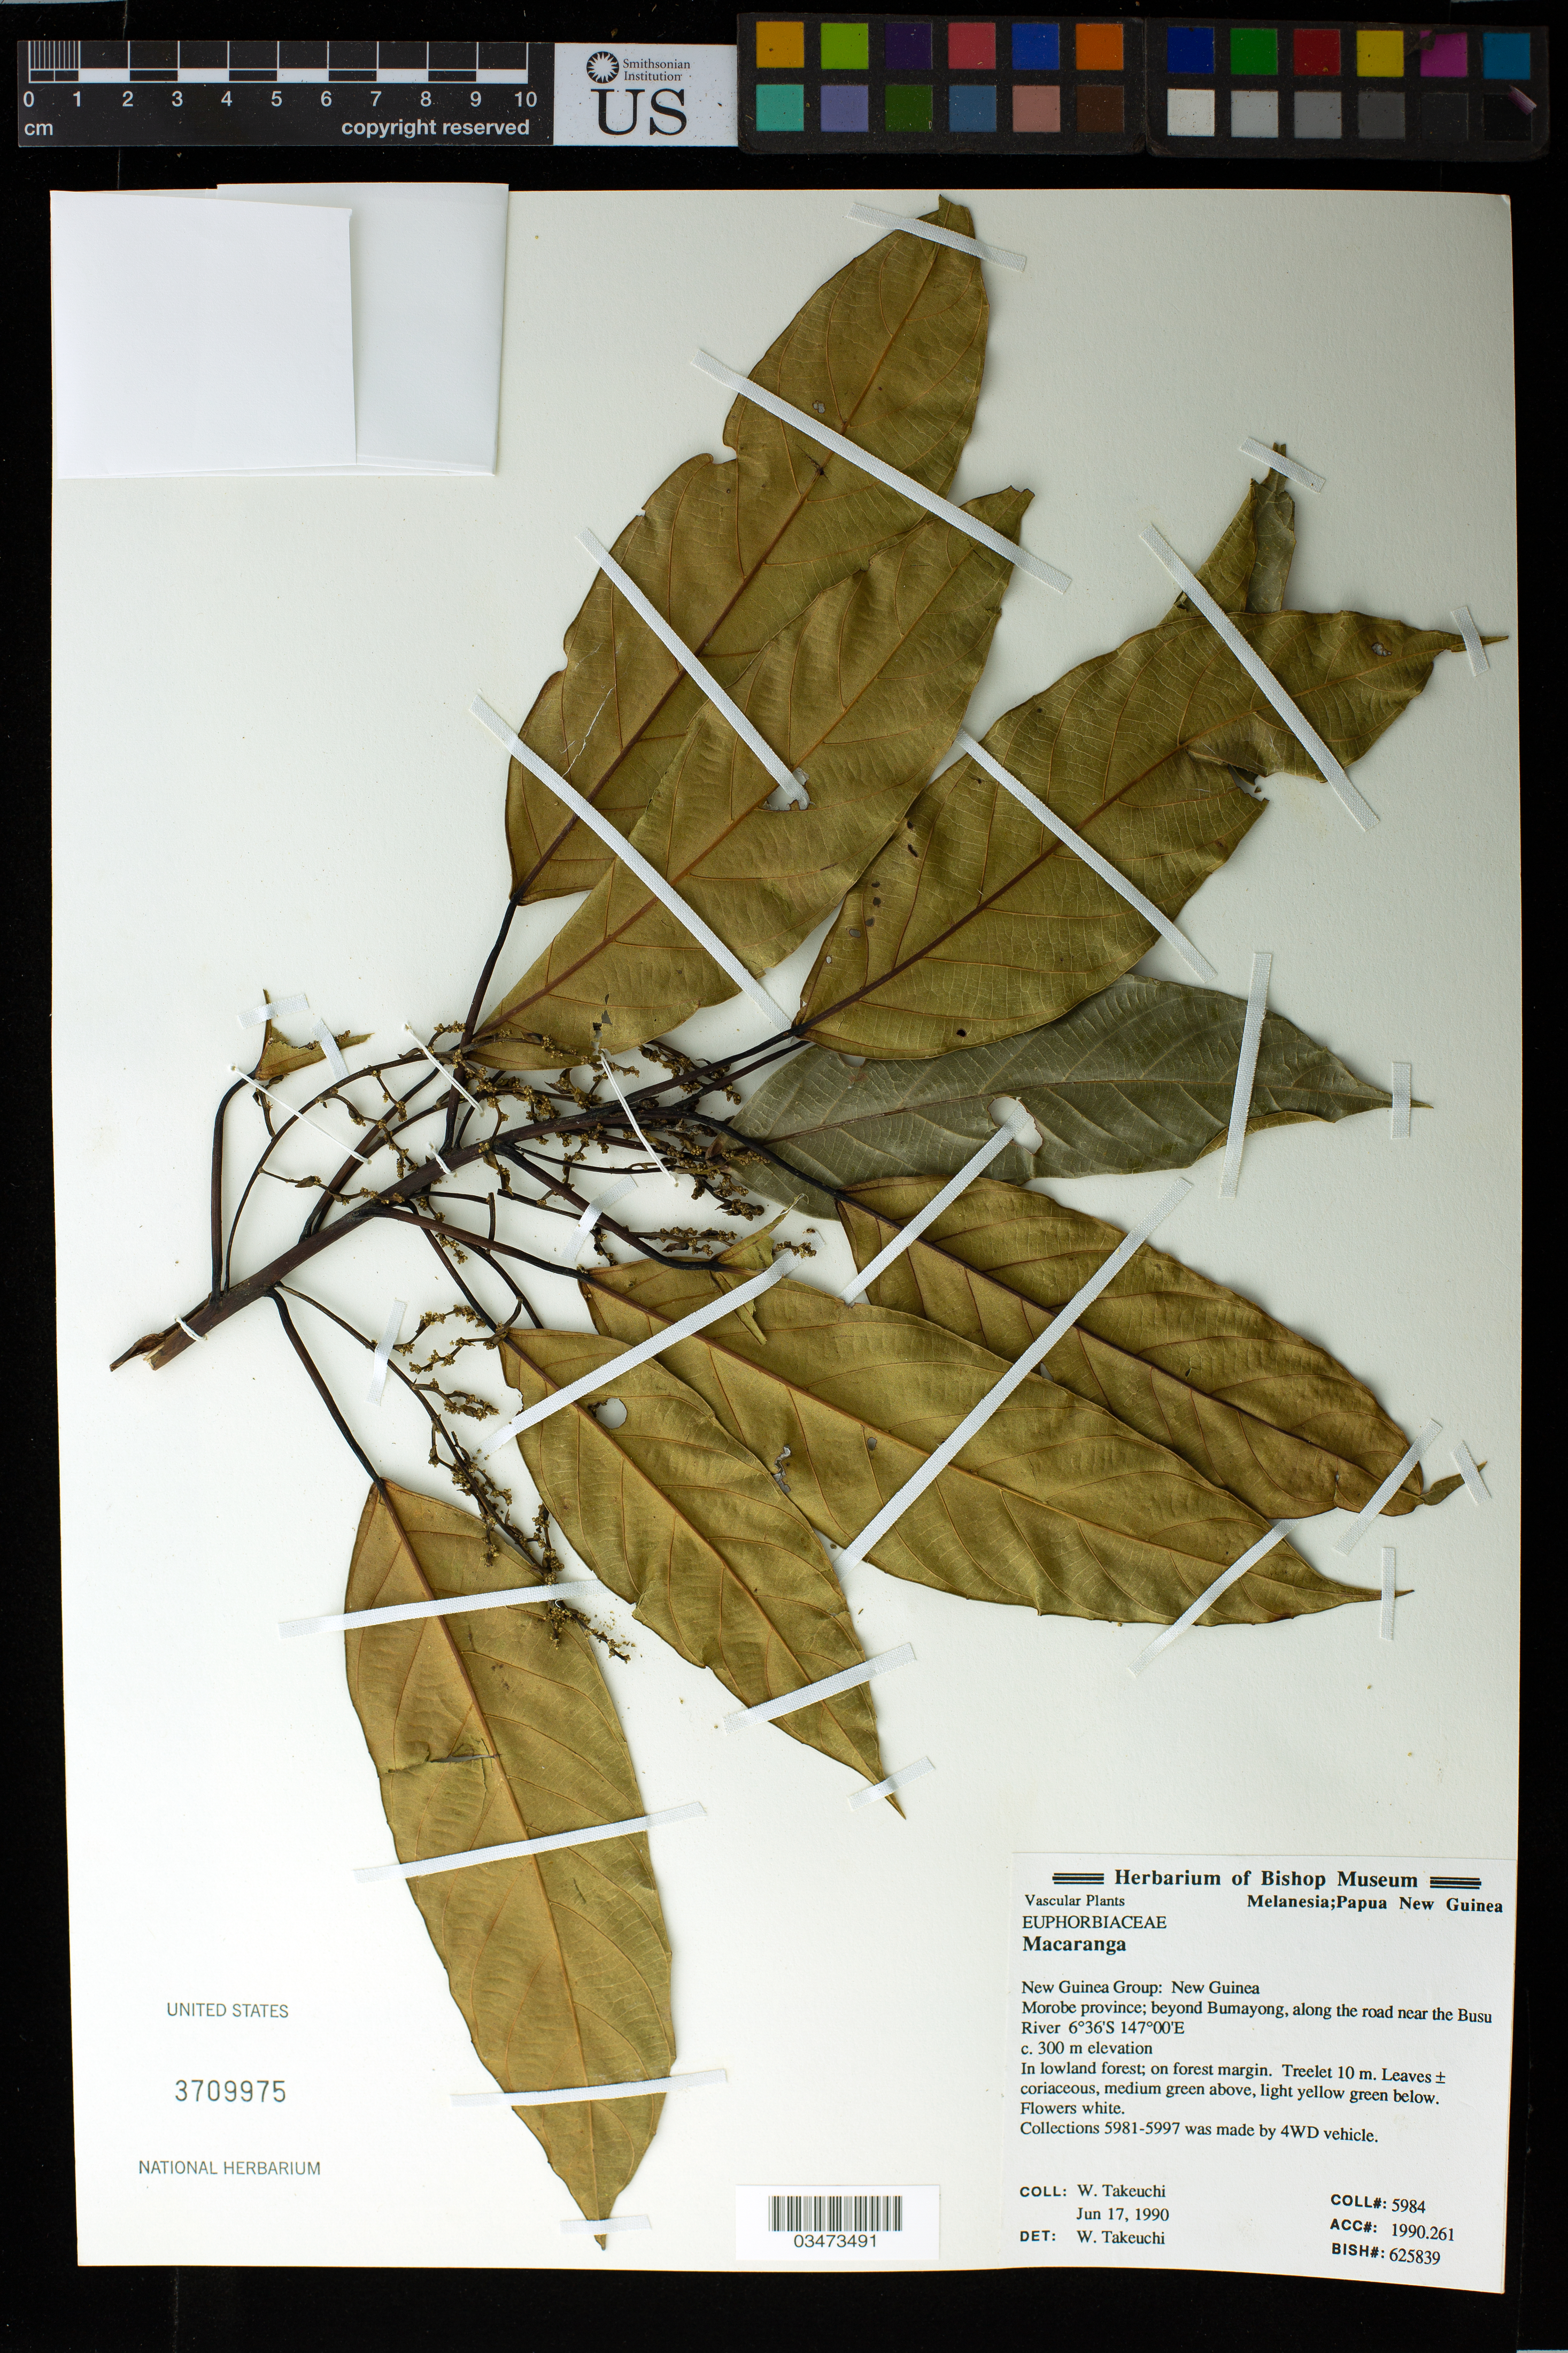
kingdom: Plantae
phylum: Tracheophyta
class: Magnoliopsida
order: Malpighiales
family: Euphorbiaceae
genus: Macaranga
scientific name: Macaranga sp.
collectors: W. N. Takeuchi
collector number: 5984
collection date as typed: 17 Jun 1990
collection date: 1990-06-17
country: Papua New Guinea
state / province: Morobe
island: New Guinea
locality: Busu river.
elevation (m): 300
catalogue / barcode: US 3709975